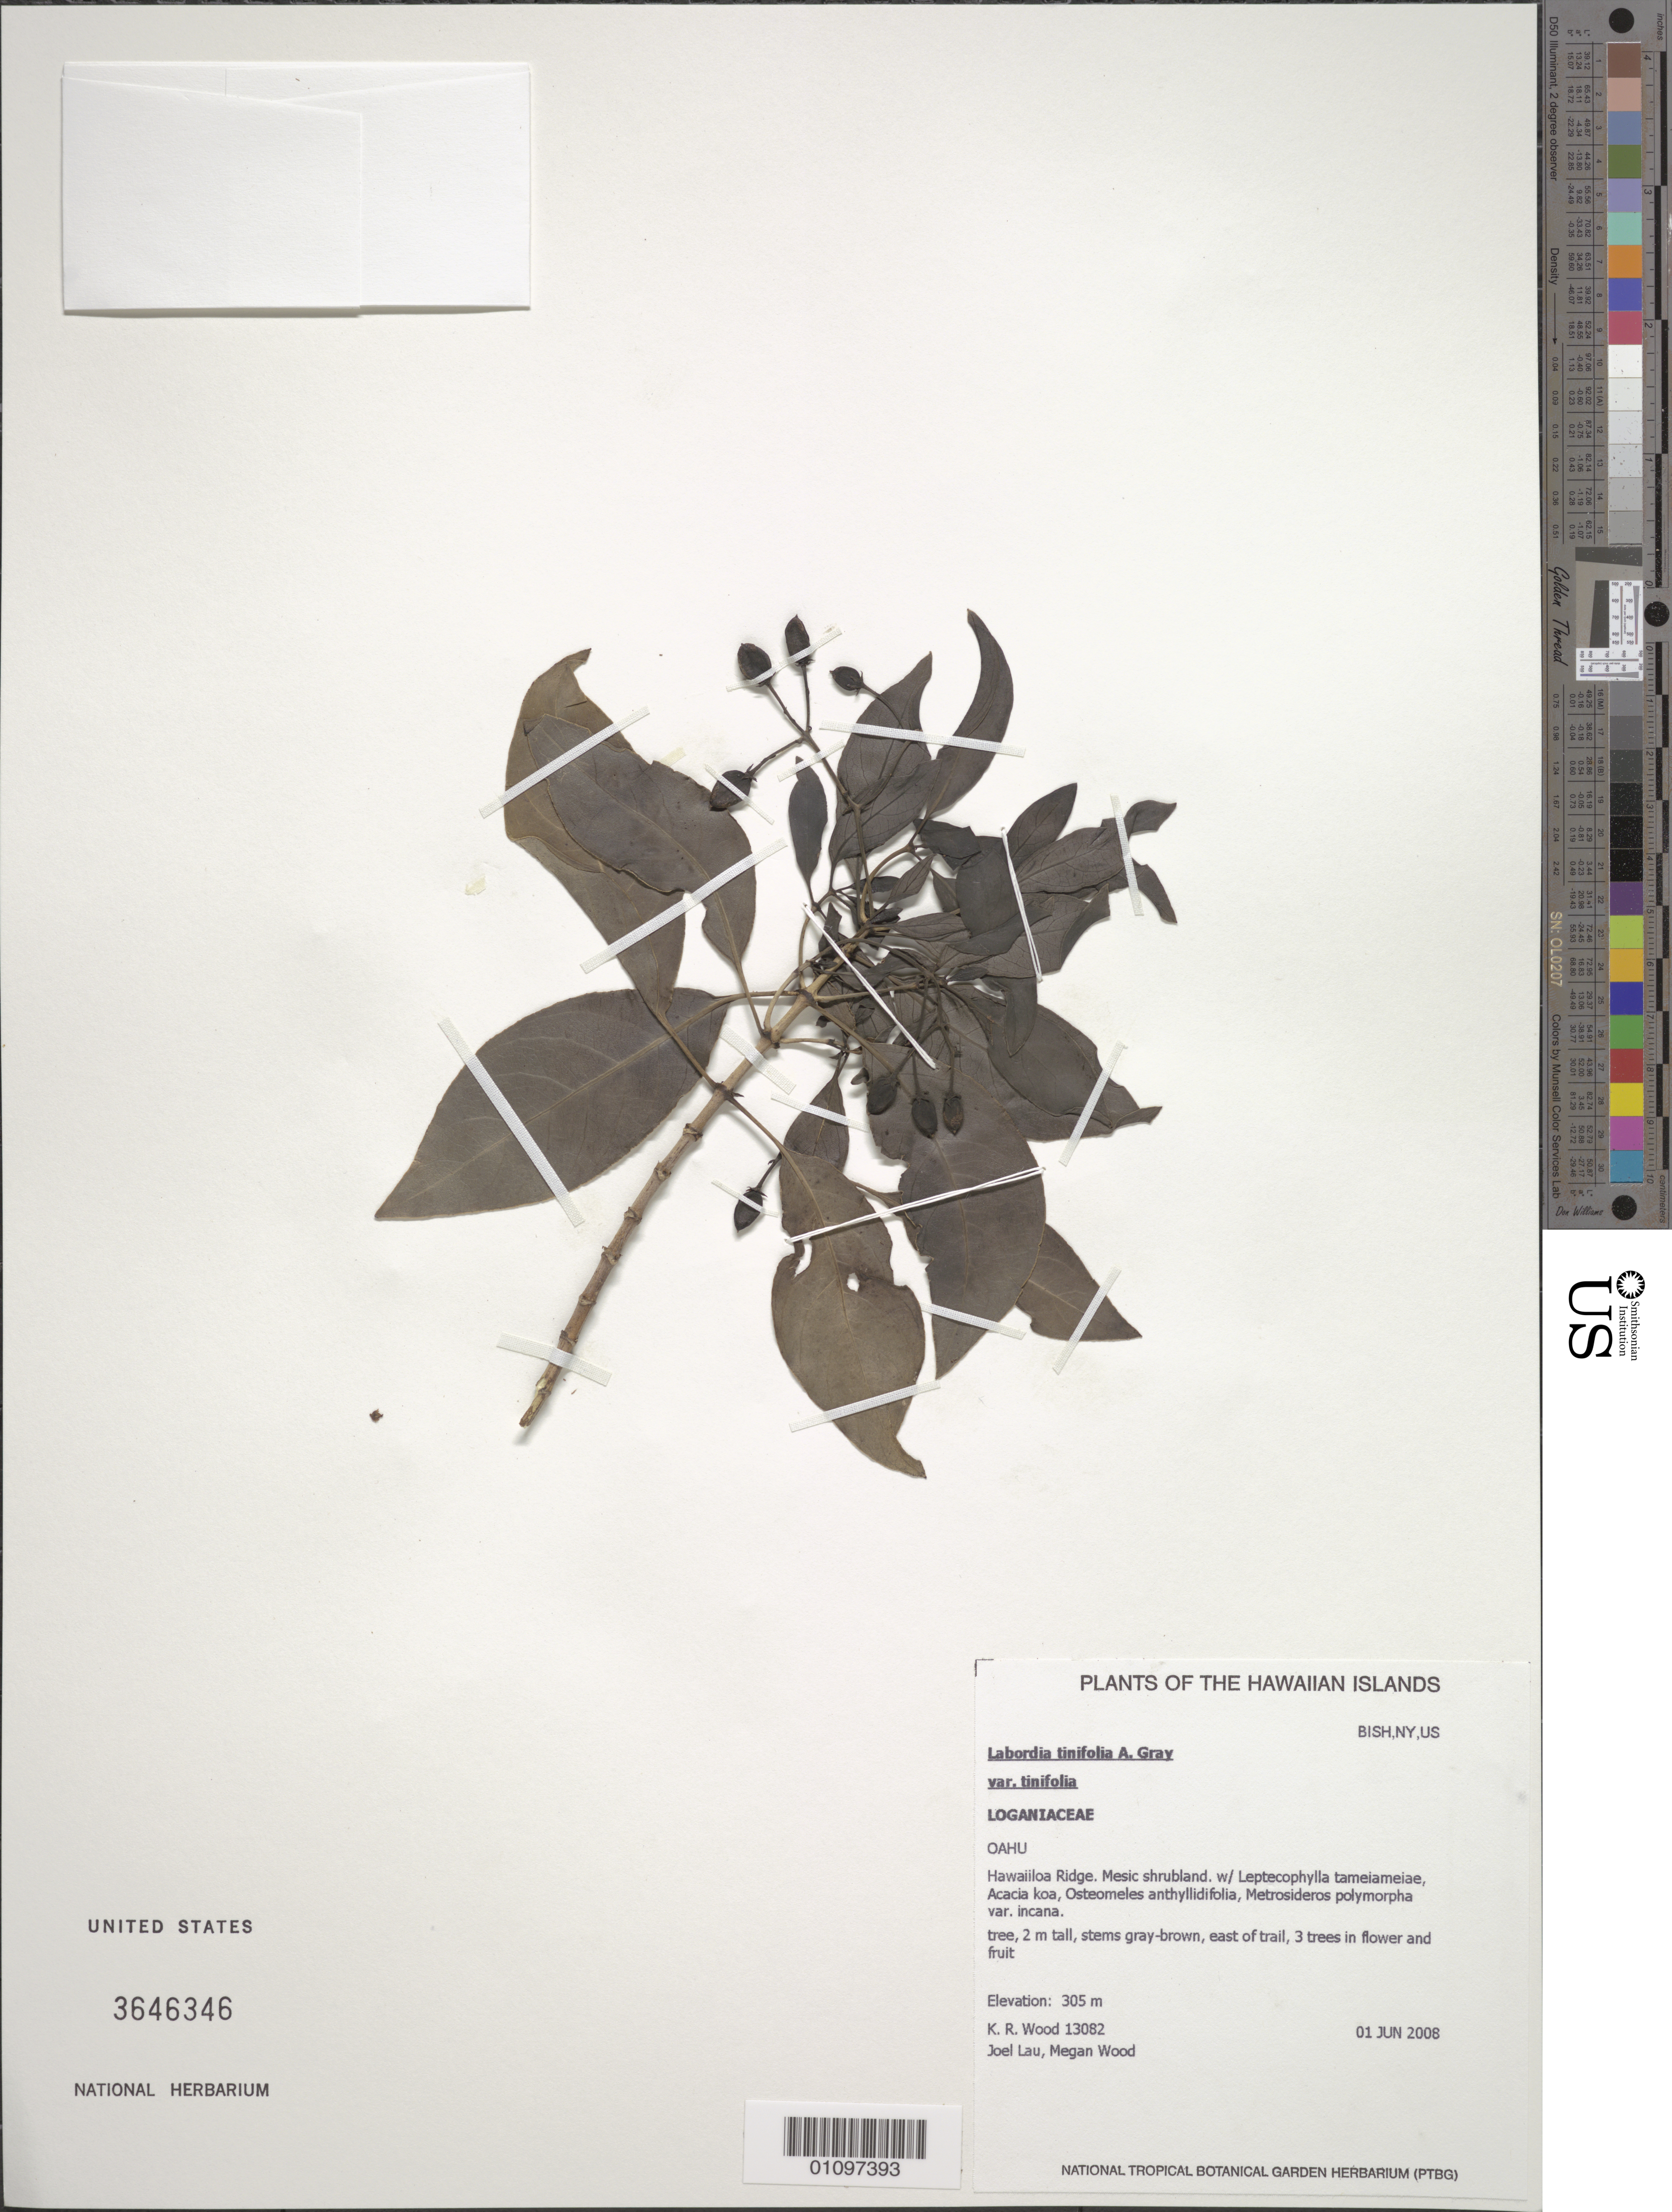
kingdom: Plantae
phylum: Tracheophyta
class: Magnoliopsida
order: Gentianales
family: Loganiaceae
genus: Geniostoma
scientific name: Geniostoma tinifolium var. tinifolium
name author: A. Gray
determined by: Wagner, W. L., (BOT), Smithsonian Institution - National Museum of Natural History (UNITED STATES)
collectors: K. R. Wood, J. Lau & M. Wood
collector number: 13082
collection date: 2008-06-01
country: United States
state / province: Hawaii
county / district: Honolulu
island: Oahu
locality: Hawaiiloa Ridge.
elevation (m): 305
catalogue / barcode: US 3646346